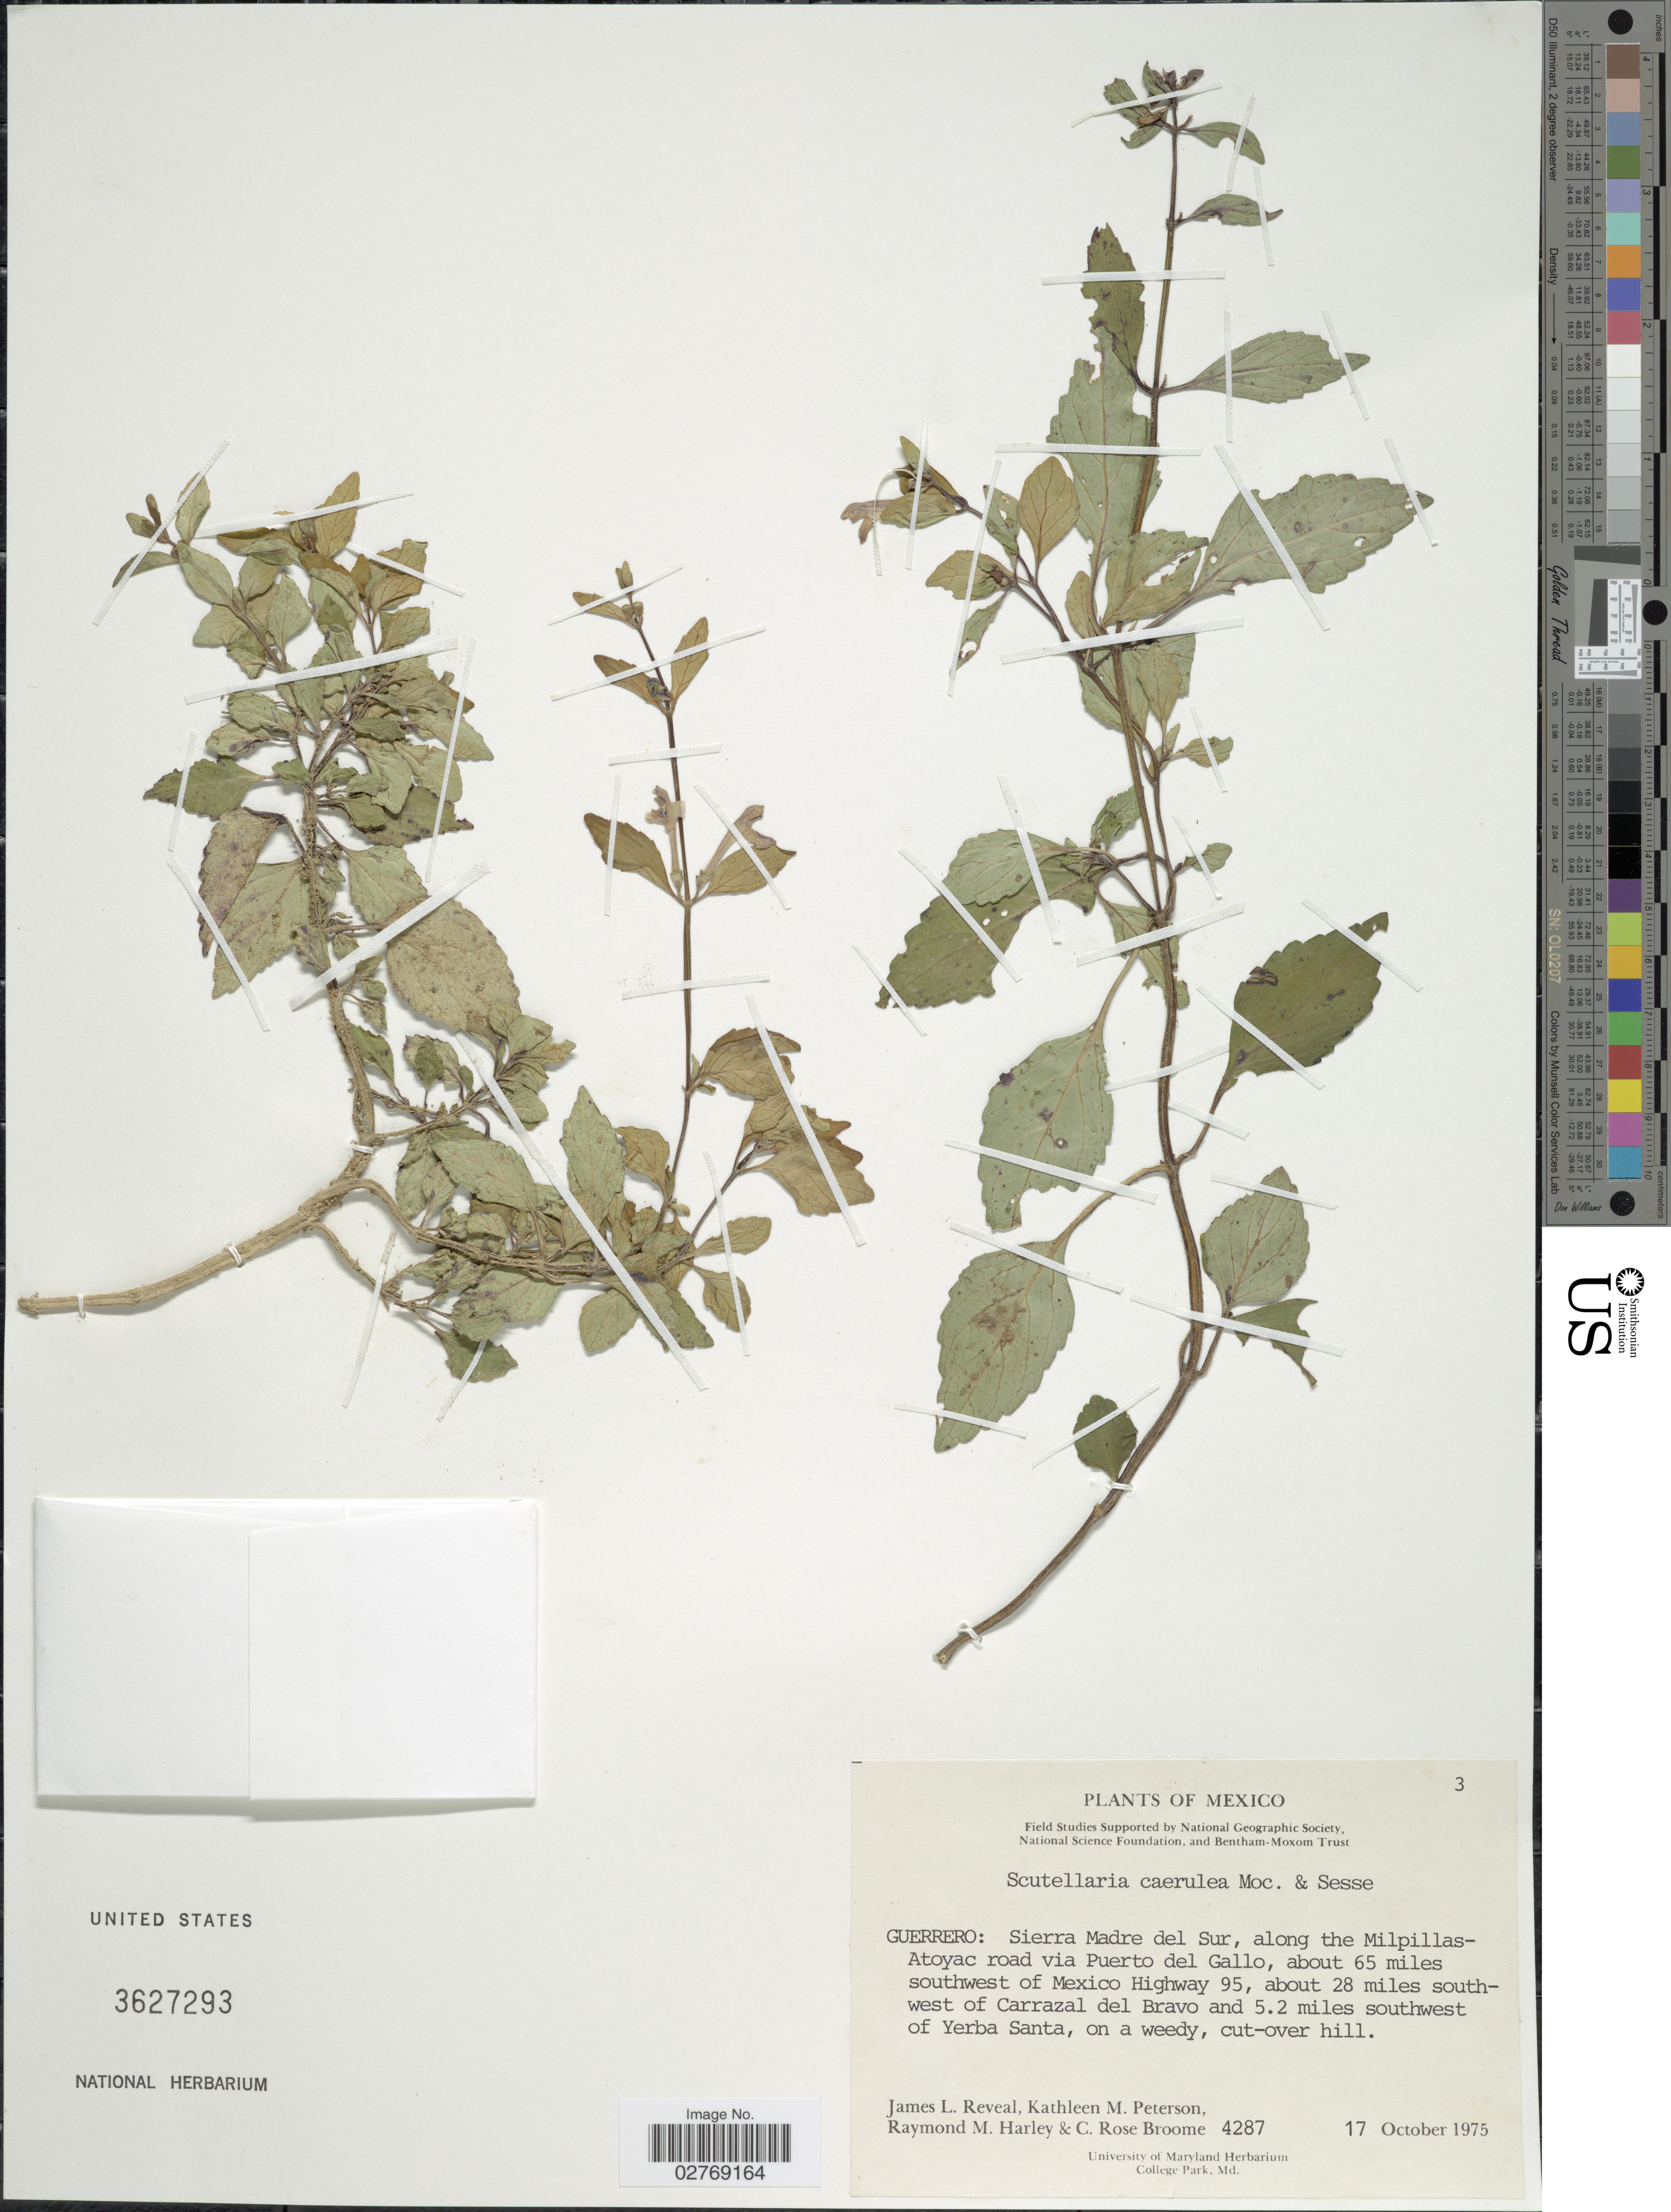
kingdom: Plantae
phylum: Tracheophyta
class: Magnoliopsida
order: Lamiales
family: Lamiaceae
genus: Scutellaria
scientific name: Scutellaria dumetorum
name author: Schltdl.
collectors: J. L. Reveal, K. Peterson, R. M. Harley & C. R. Broome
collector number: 4287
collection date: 1975-10-17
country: Mexico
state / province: Guerrero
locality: Sierra Madre del Sur, along the Milpillas-Atoyac road via Puerto del Gallo, about 65 miles southwest of Mexico Highway 95, about 65 miles southwest of Mexico Highway 95, about 28 miles south-west of Carrazal del Bravo and 5.2 miles southwest of Yerba Santa, on a weedy, cut-over hill.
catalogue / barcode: US 3627293